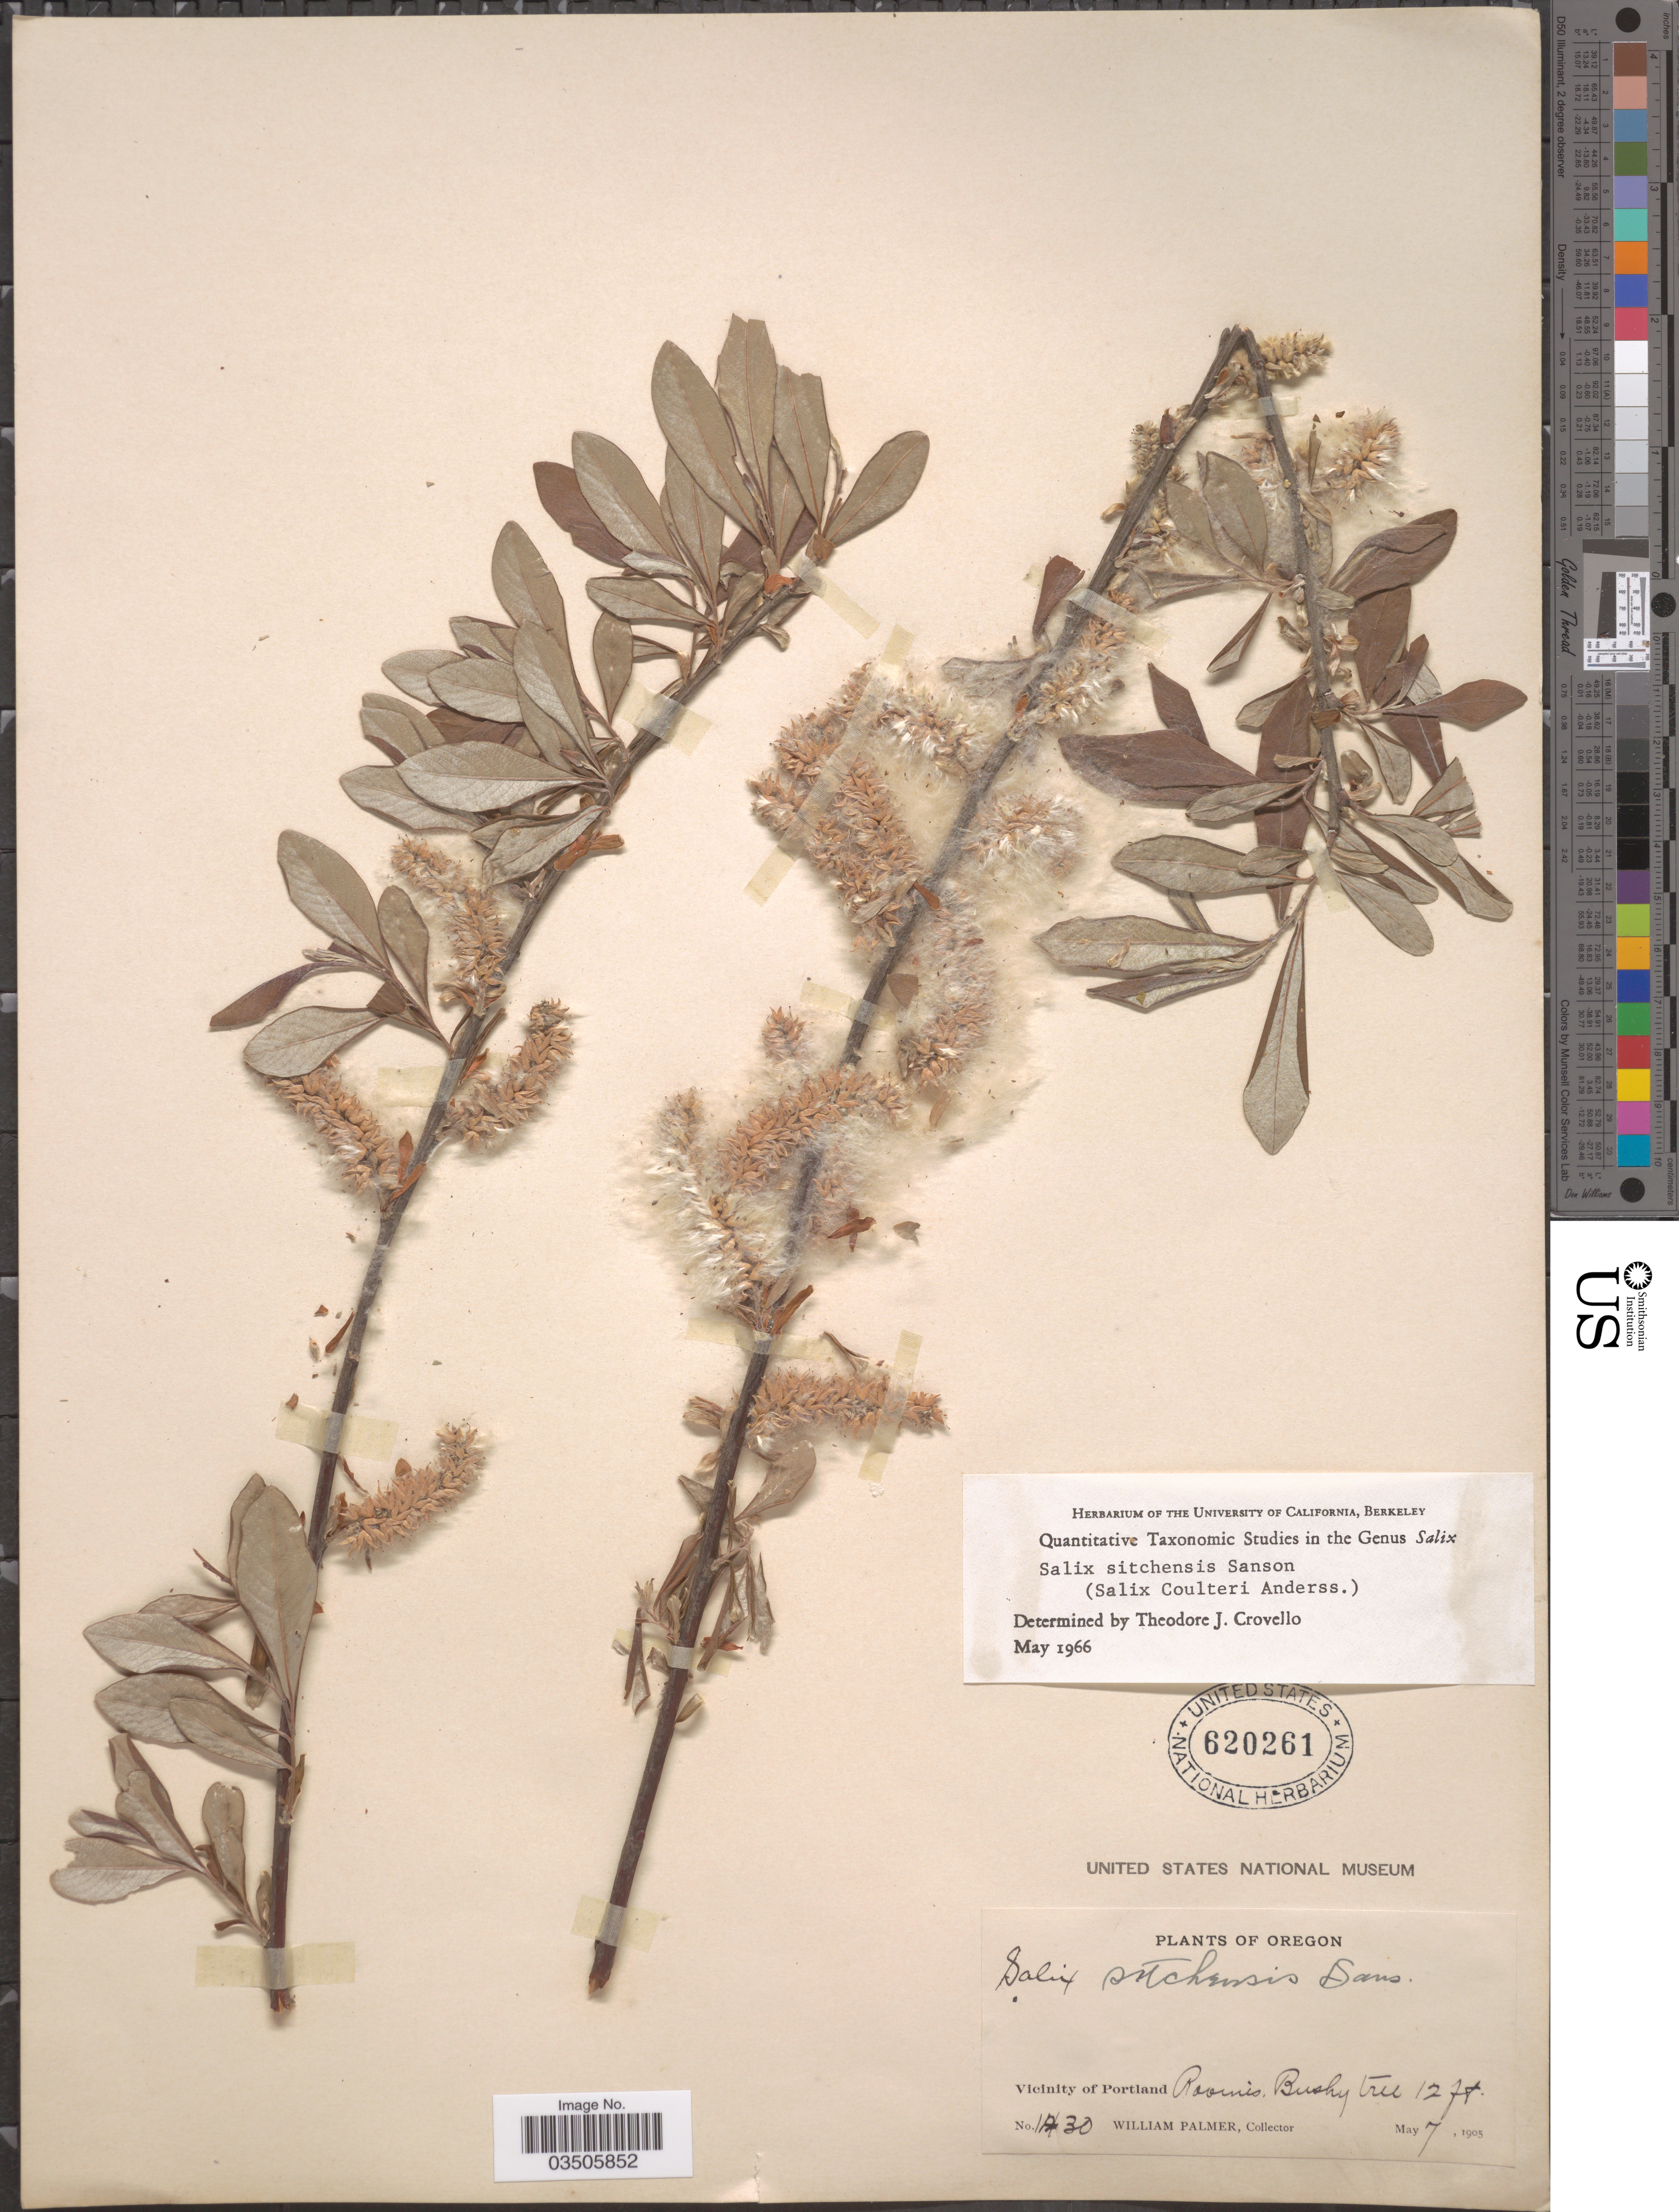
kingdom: Plantae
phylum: Tracheophyta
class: Magnoliopsida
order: Malpighiales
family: Salicaceae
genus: Salix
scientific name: Salix sitchensis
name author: Sanson ex Bong.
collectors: W. Palmer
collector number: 1430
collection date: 1905-05-07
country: United States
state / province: Oregon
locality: Vicinity of Portland.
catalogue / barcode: US 620261